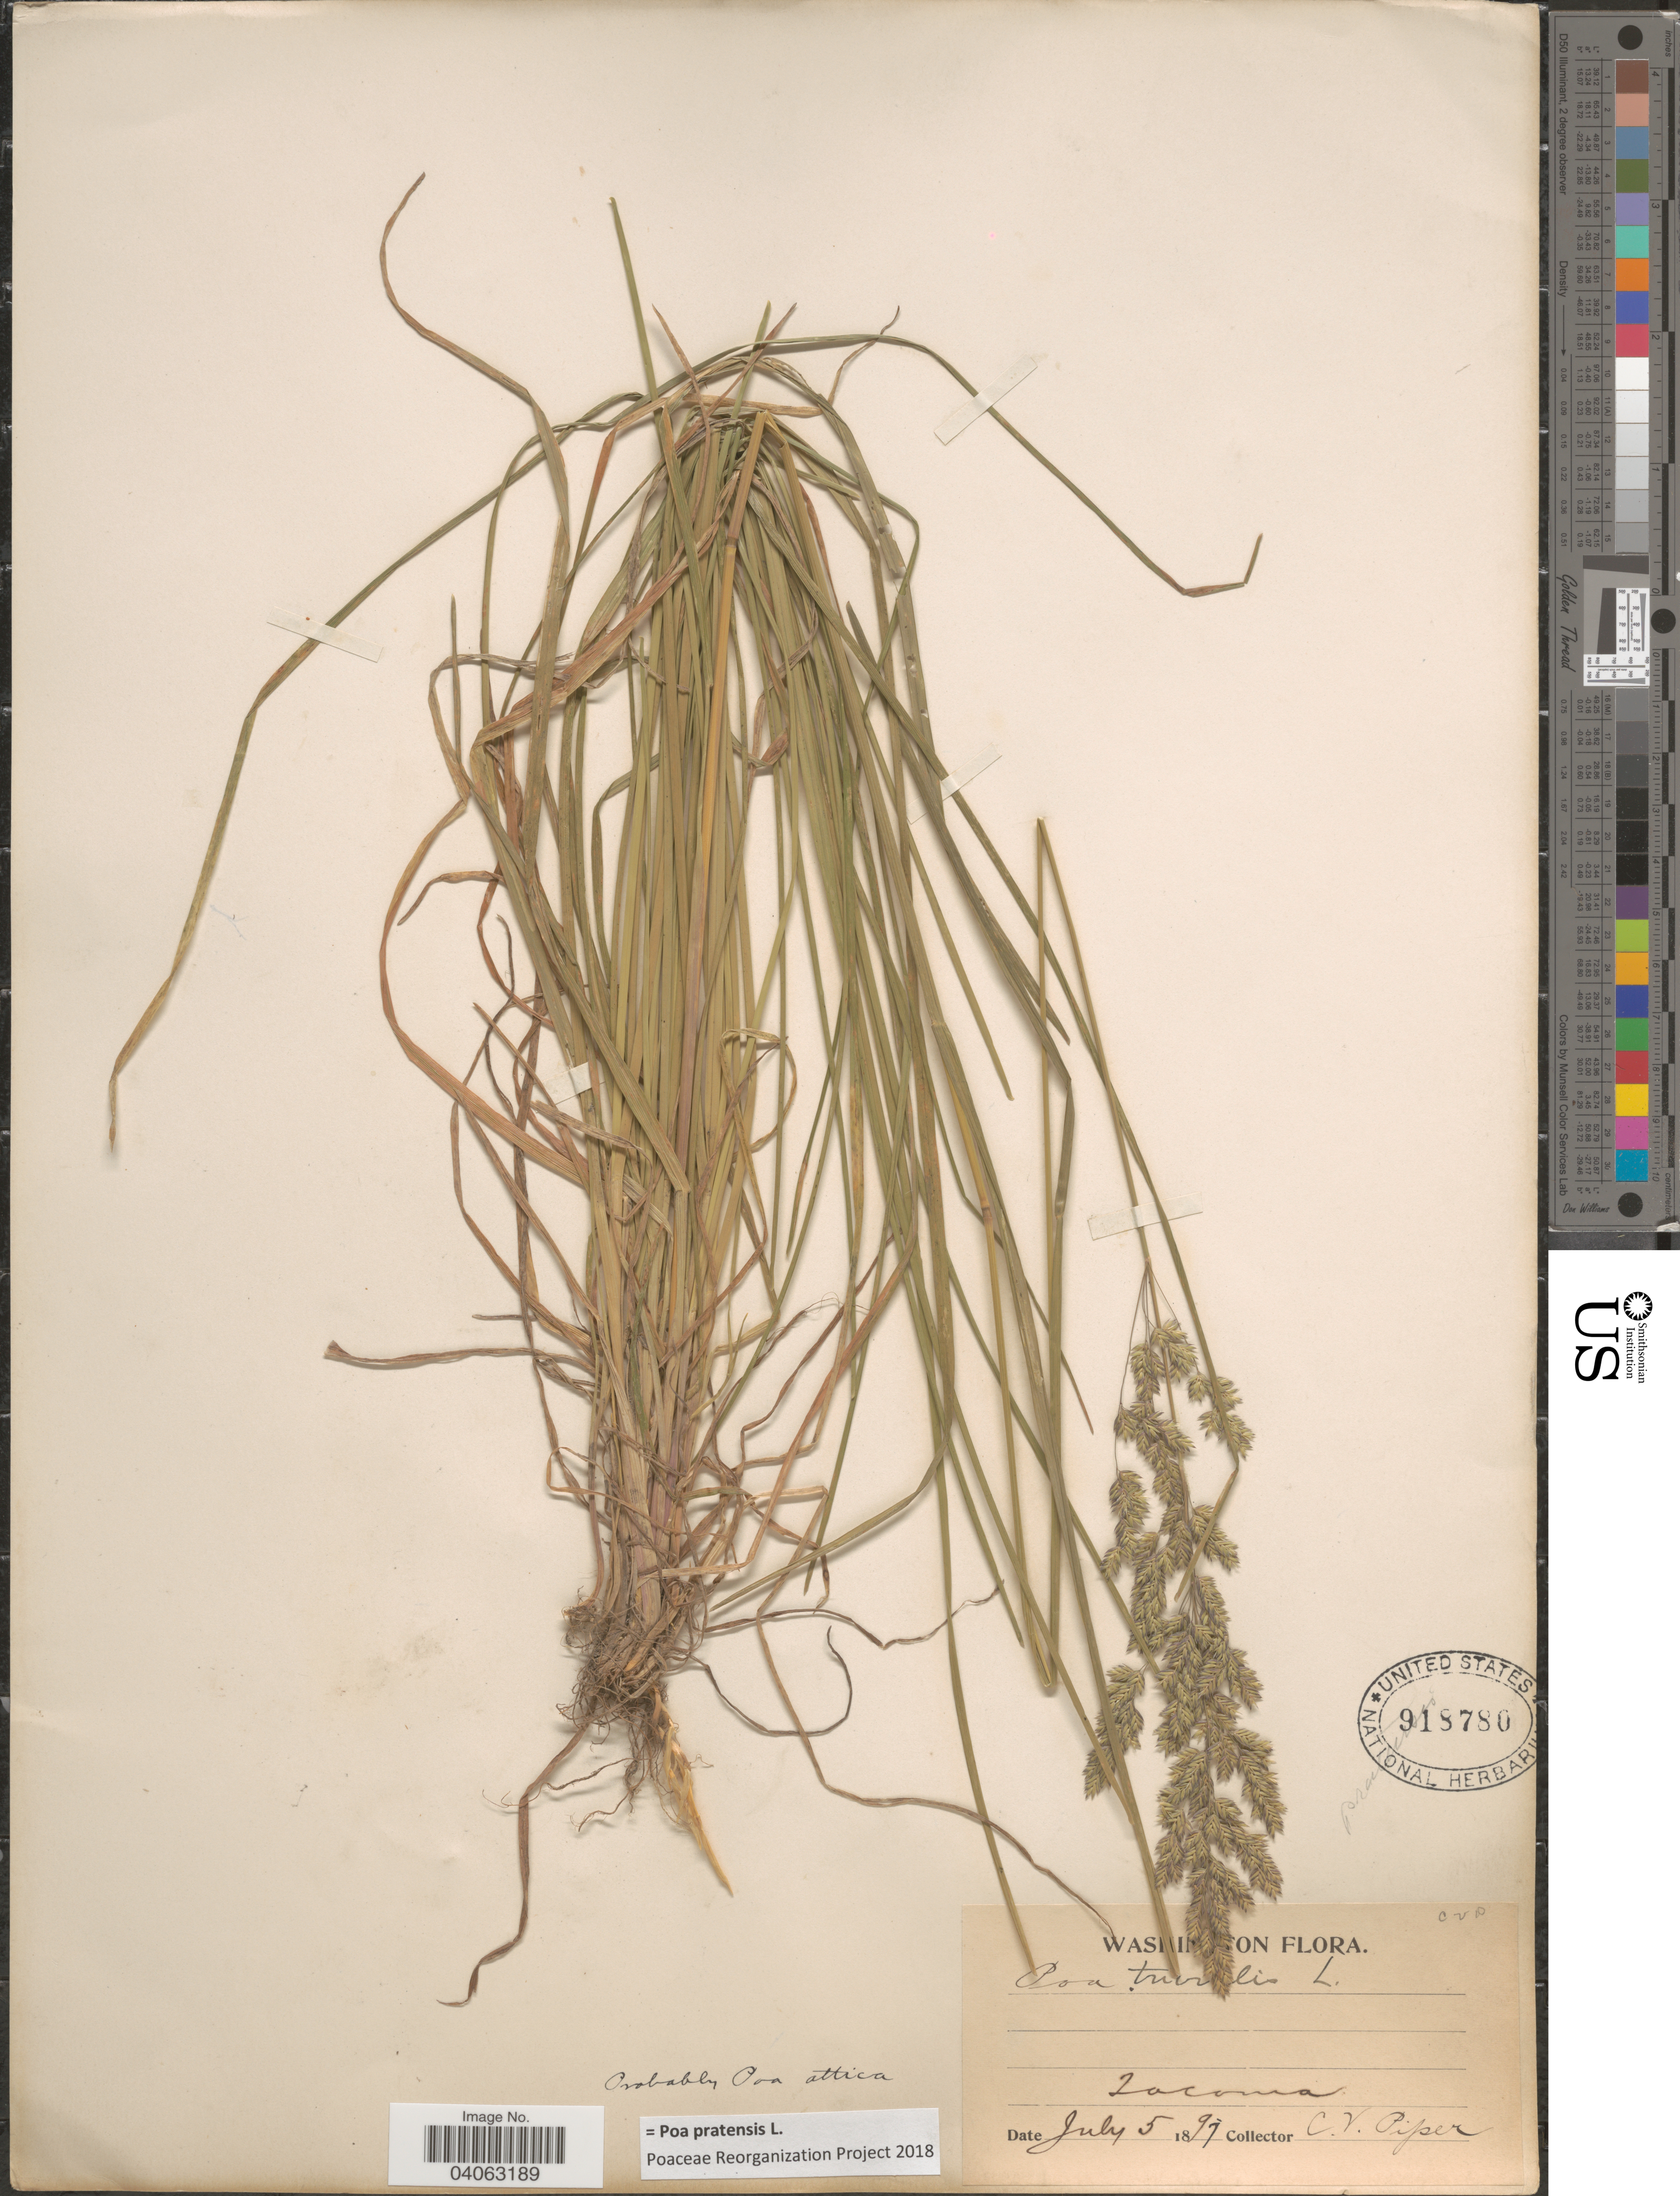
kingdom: Plantae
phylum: Tracheophyta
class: Liliopsida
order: Poales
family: Poaceae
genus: Poa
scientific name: Poa pratensis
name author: L.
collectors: C. V. Piper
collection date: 1897-07-05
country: United States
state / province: Washington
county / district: Pierce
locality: Tacoma.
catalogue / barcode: US 918780